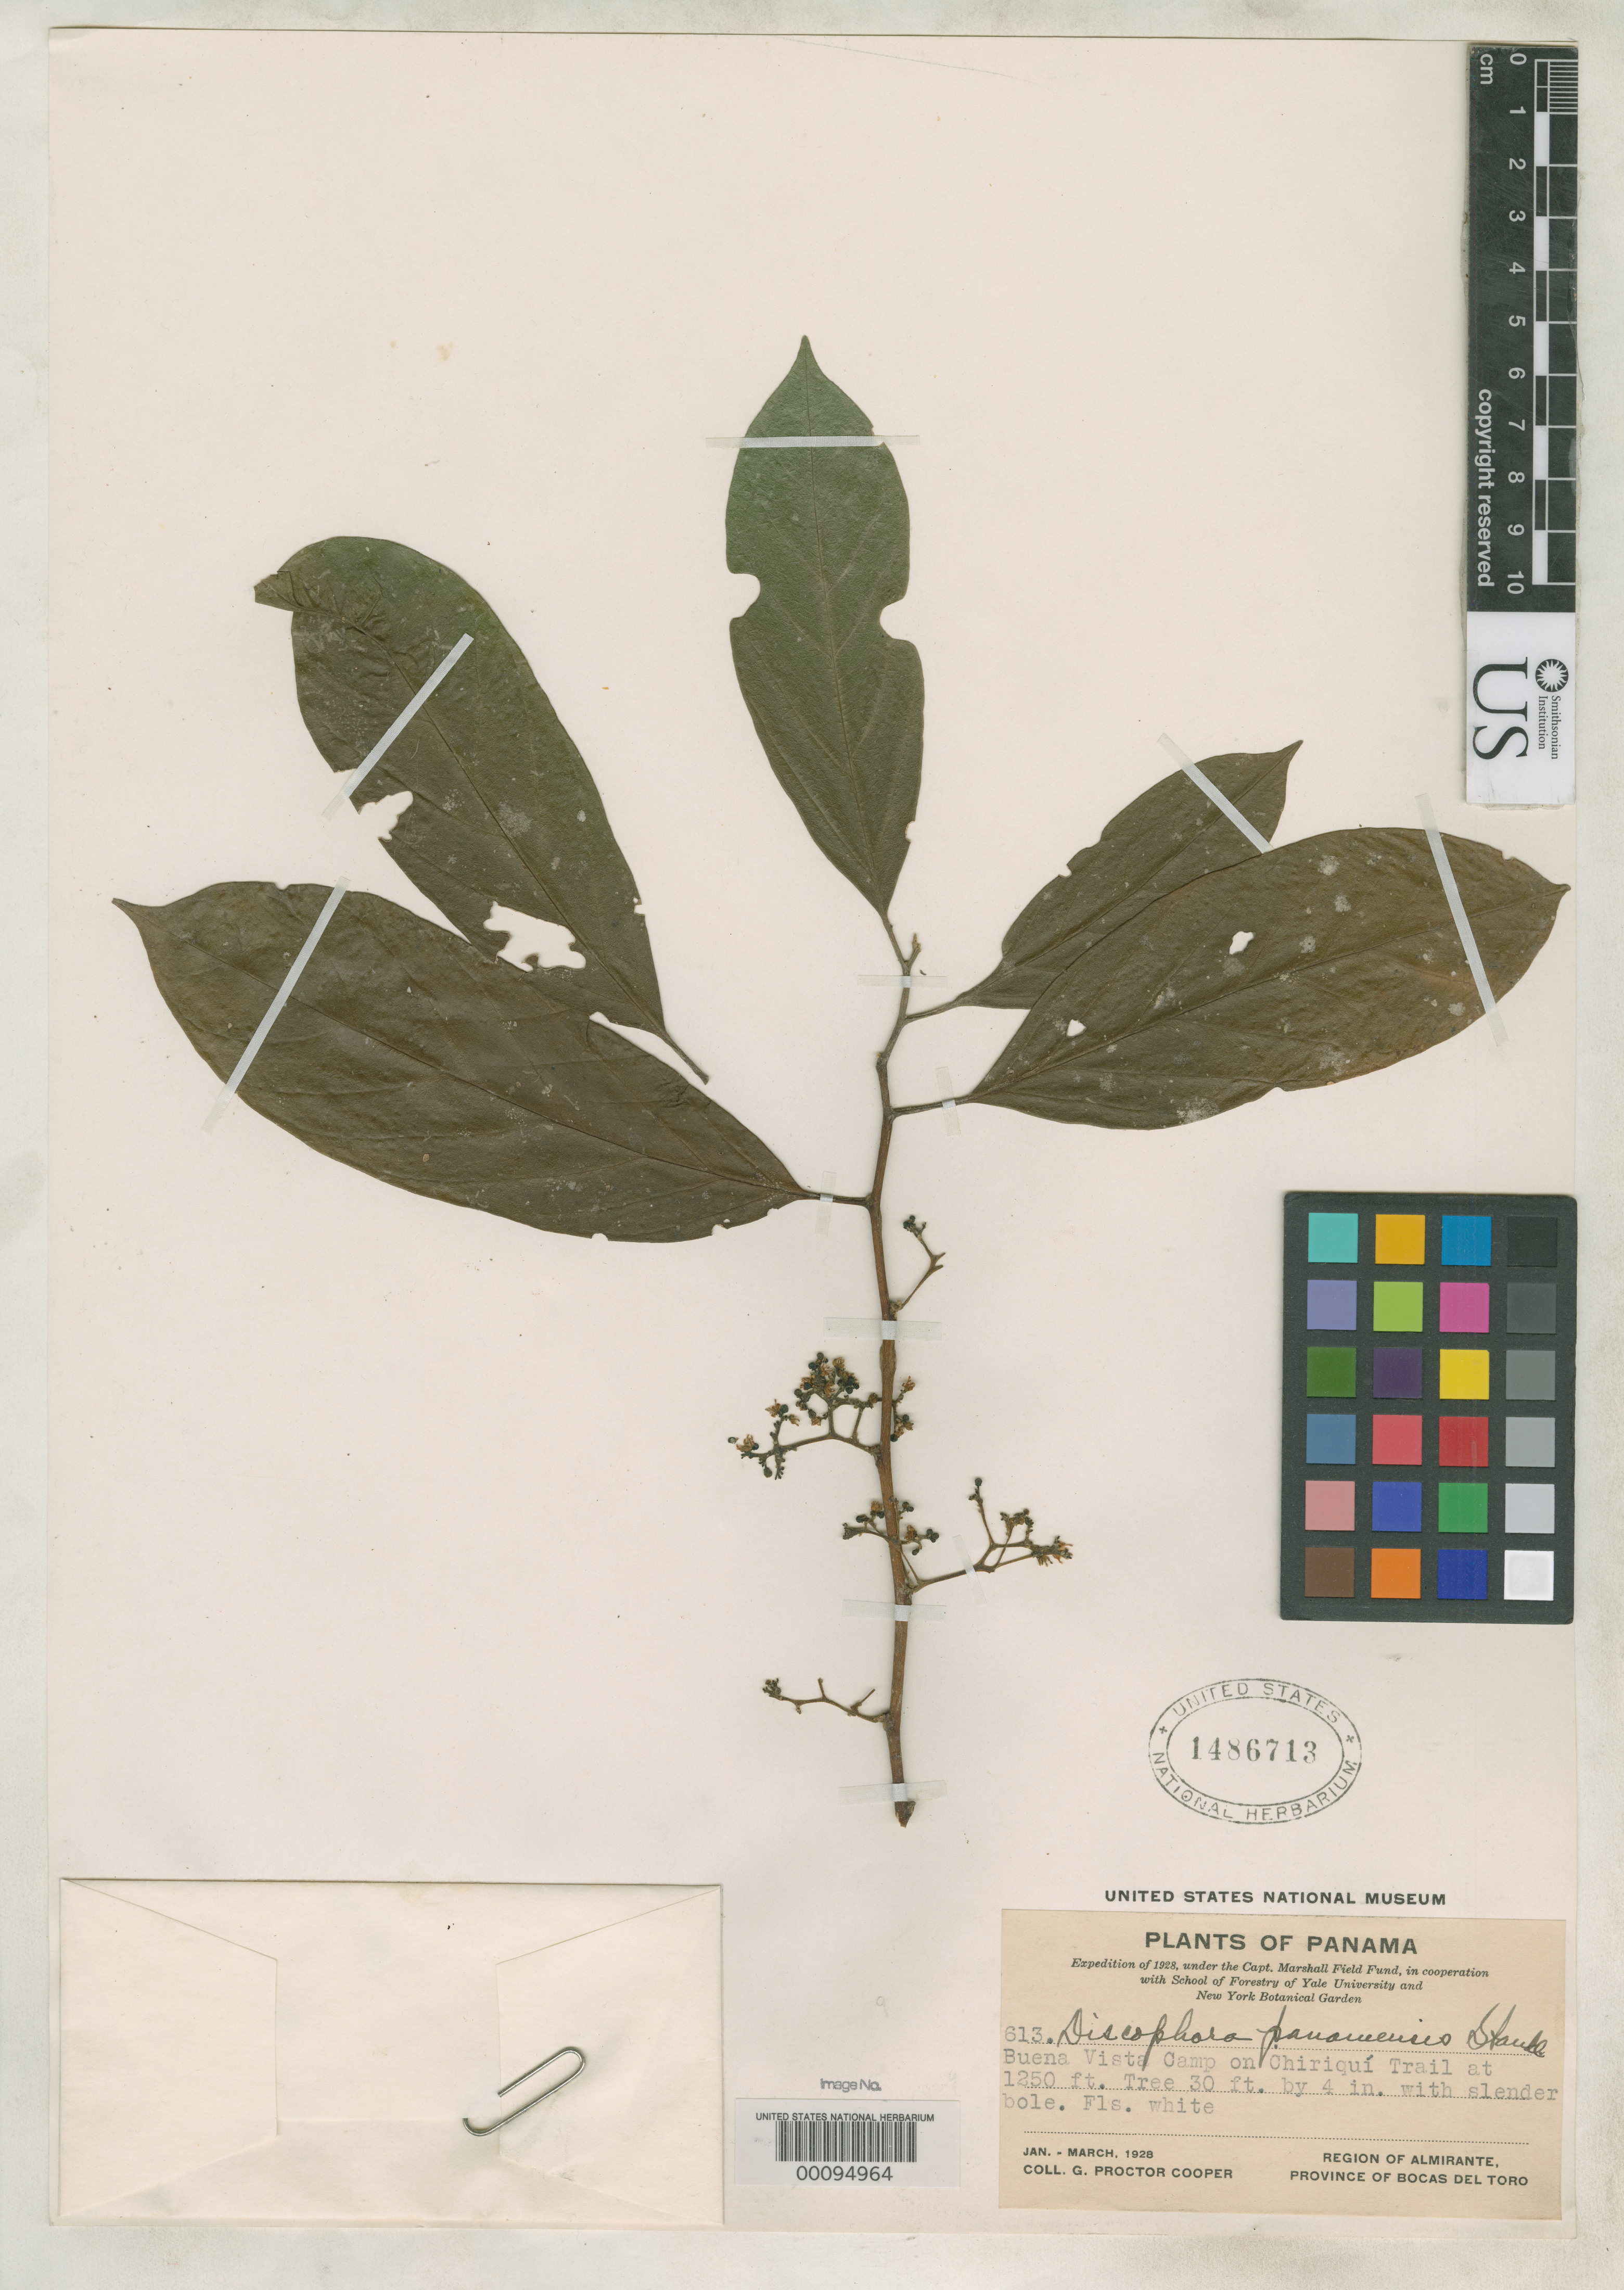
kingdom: Plantae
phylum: Tracheophyta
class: Magnoliopsida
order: Cardiopteridales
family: Stemonuraceae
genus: Discophora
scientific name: Discophora panamensis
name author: Standl.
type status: Isotype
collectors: G. Cooper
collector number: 613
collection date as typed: Jan 1928 to -- Mar 1928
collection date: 1928-01/1928-03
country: Panama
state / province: Bocas del Toro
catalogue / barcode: US 1486713